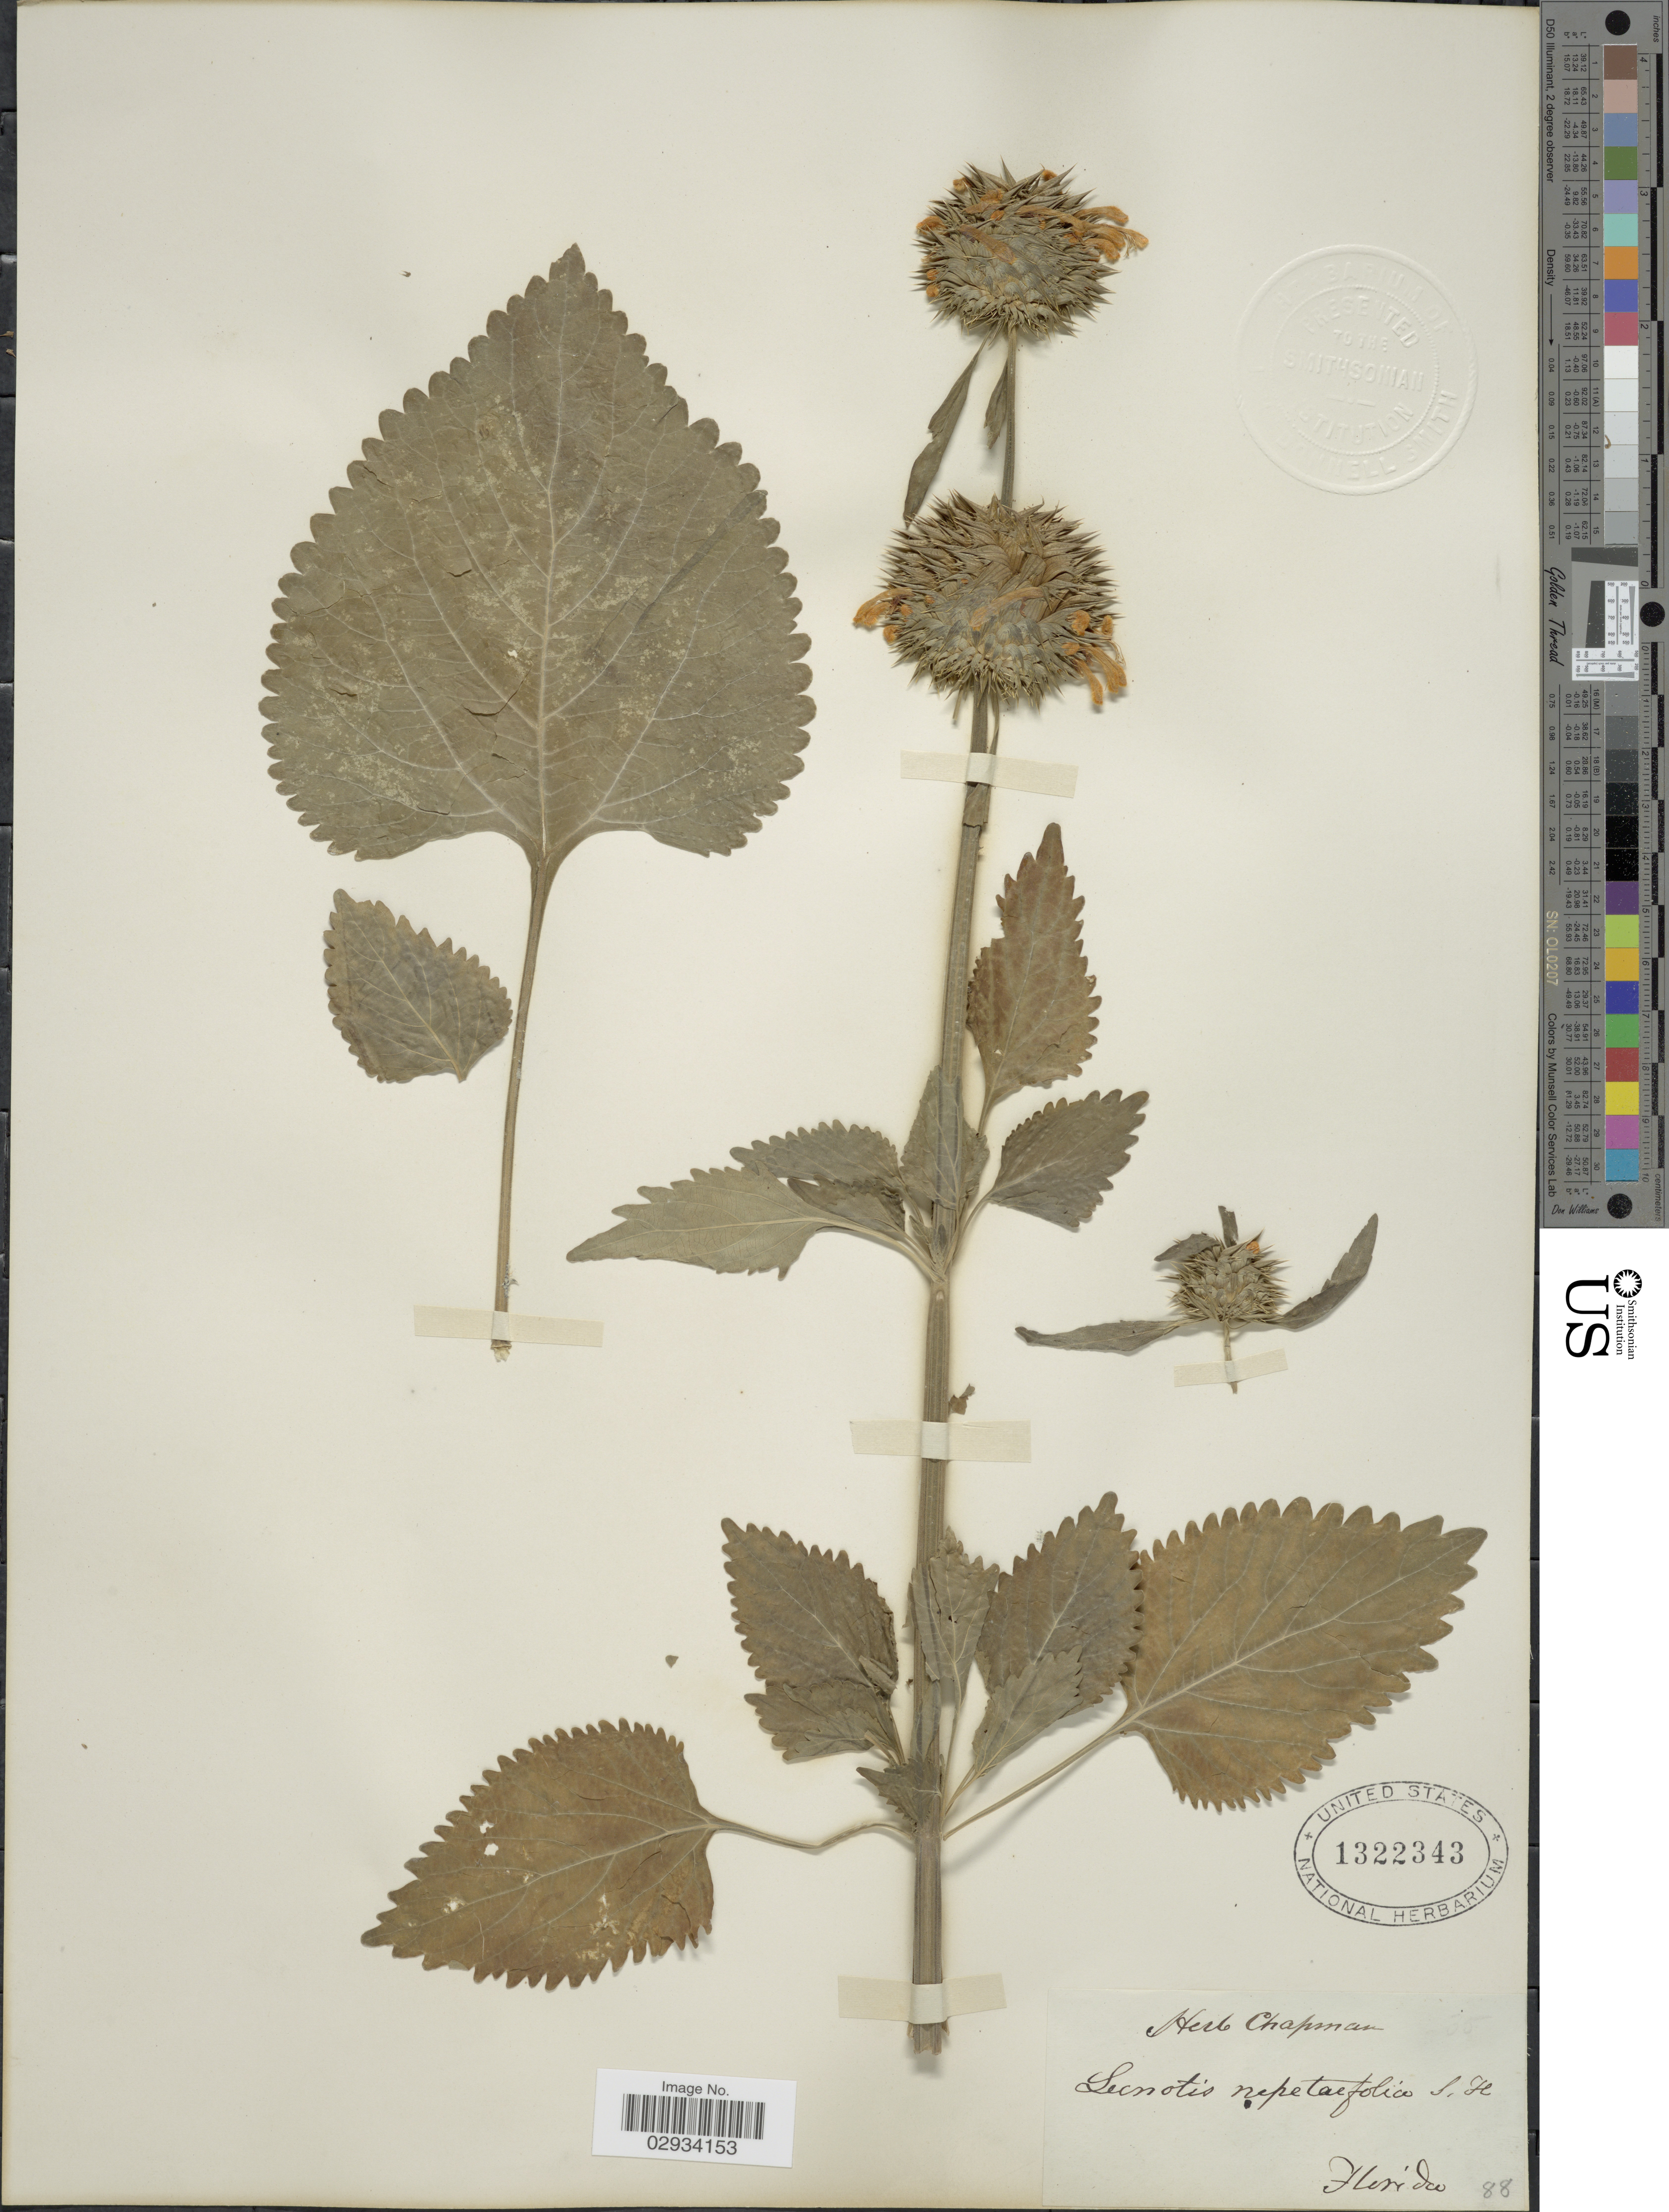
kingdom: Plantae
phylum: Tracheophyta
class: Magnoliopsida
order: Lamiales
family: Lamiaceae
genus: Leonotis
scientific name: Leonotis nepetifolia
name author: (L.) R. Br.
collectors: ex herb. Chapman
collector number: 88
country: United States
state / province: Florida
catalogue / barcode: US 1322343